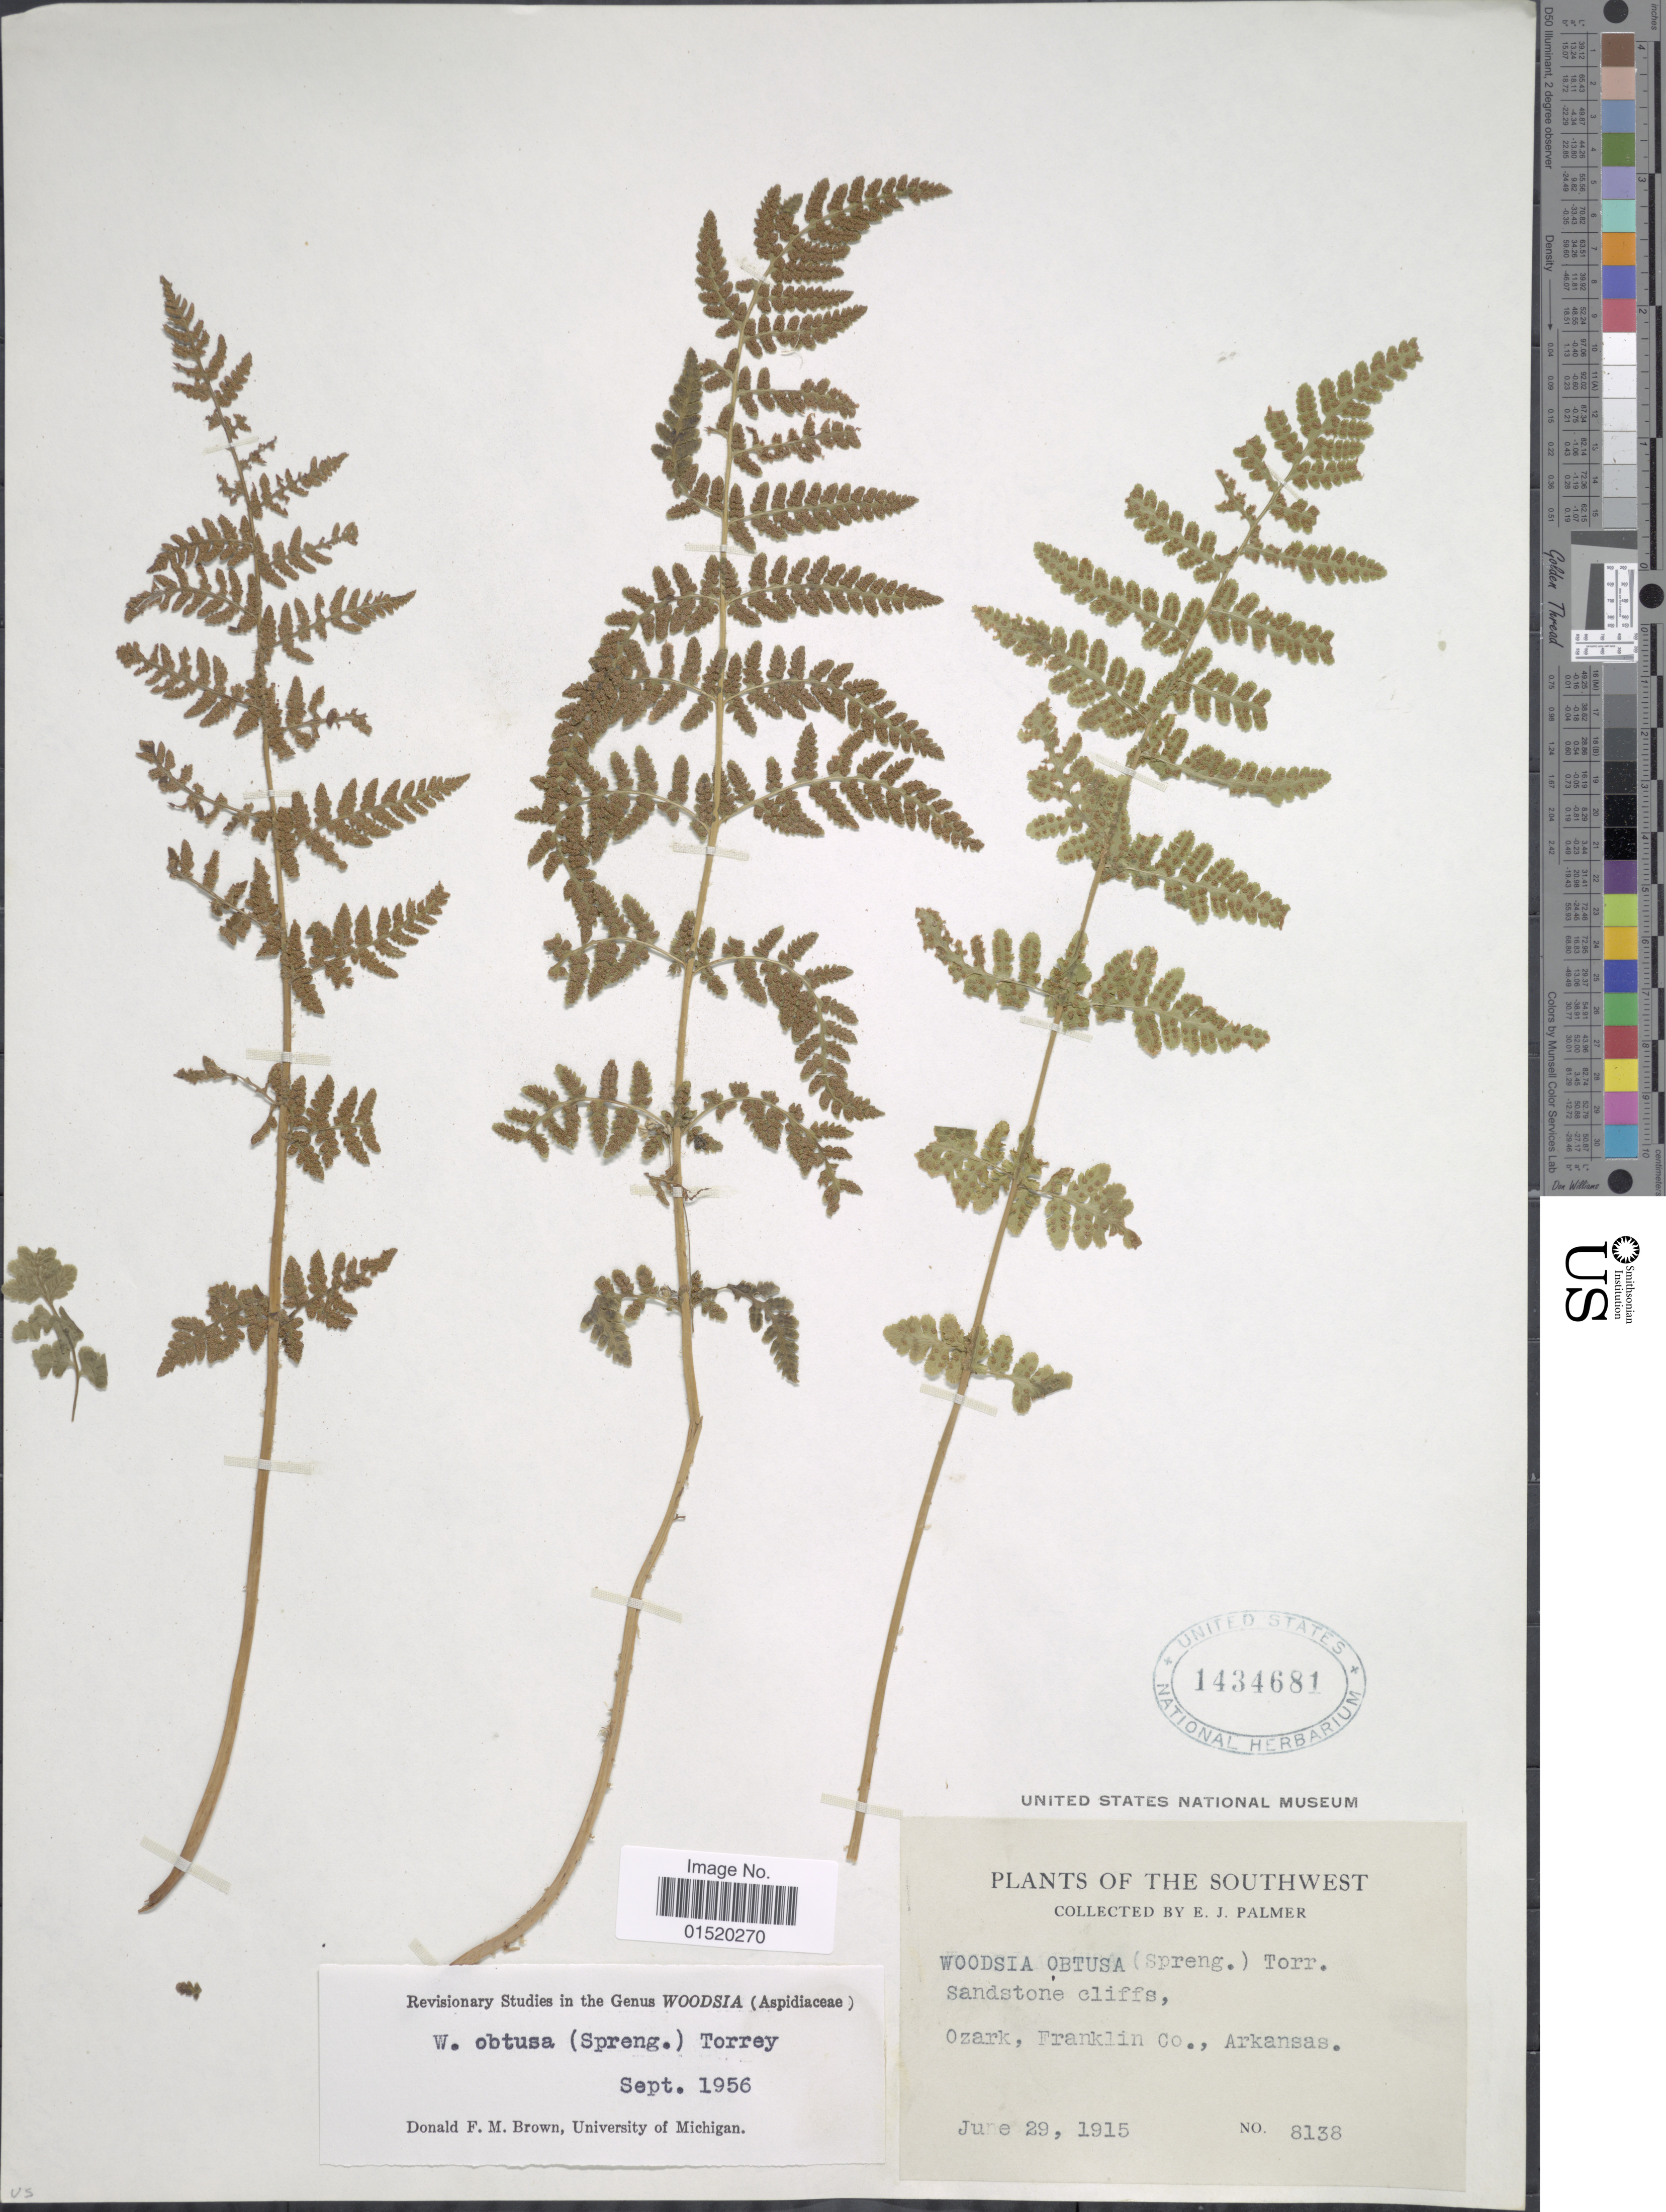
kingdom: Plantae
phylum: Tracheophyta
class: Polypodiopsida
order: Polypodiales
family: Woodsiaceae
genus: Woodsia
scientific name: Woodsia obtusa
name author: (Spreng.) Torr.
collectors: E. J. Palmer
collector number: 8138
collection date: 1915-06-29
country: United States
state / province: Arkansas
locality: The Southwest, Ozark, Franklin Co.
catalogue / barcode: US 1434681